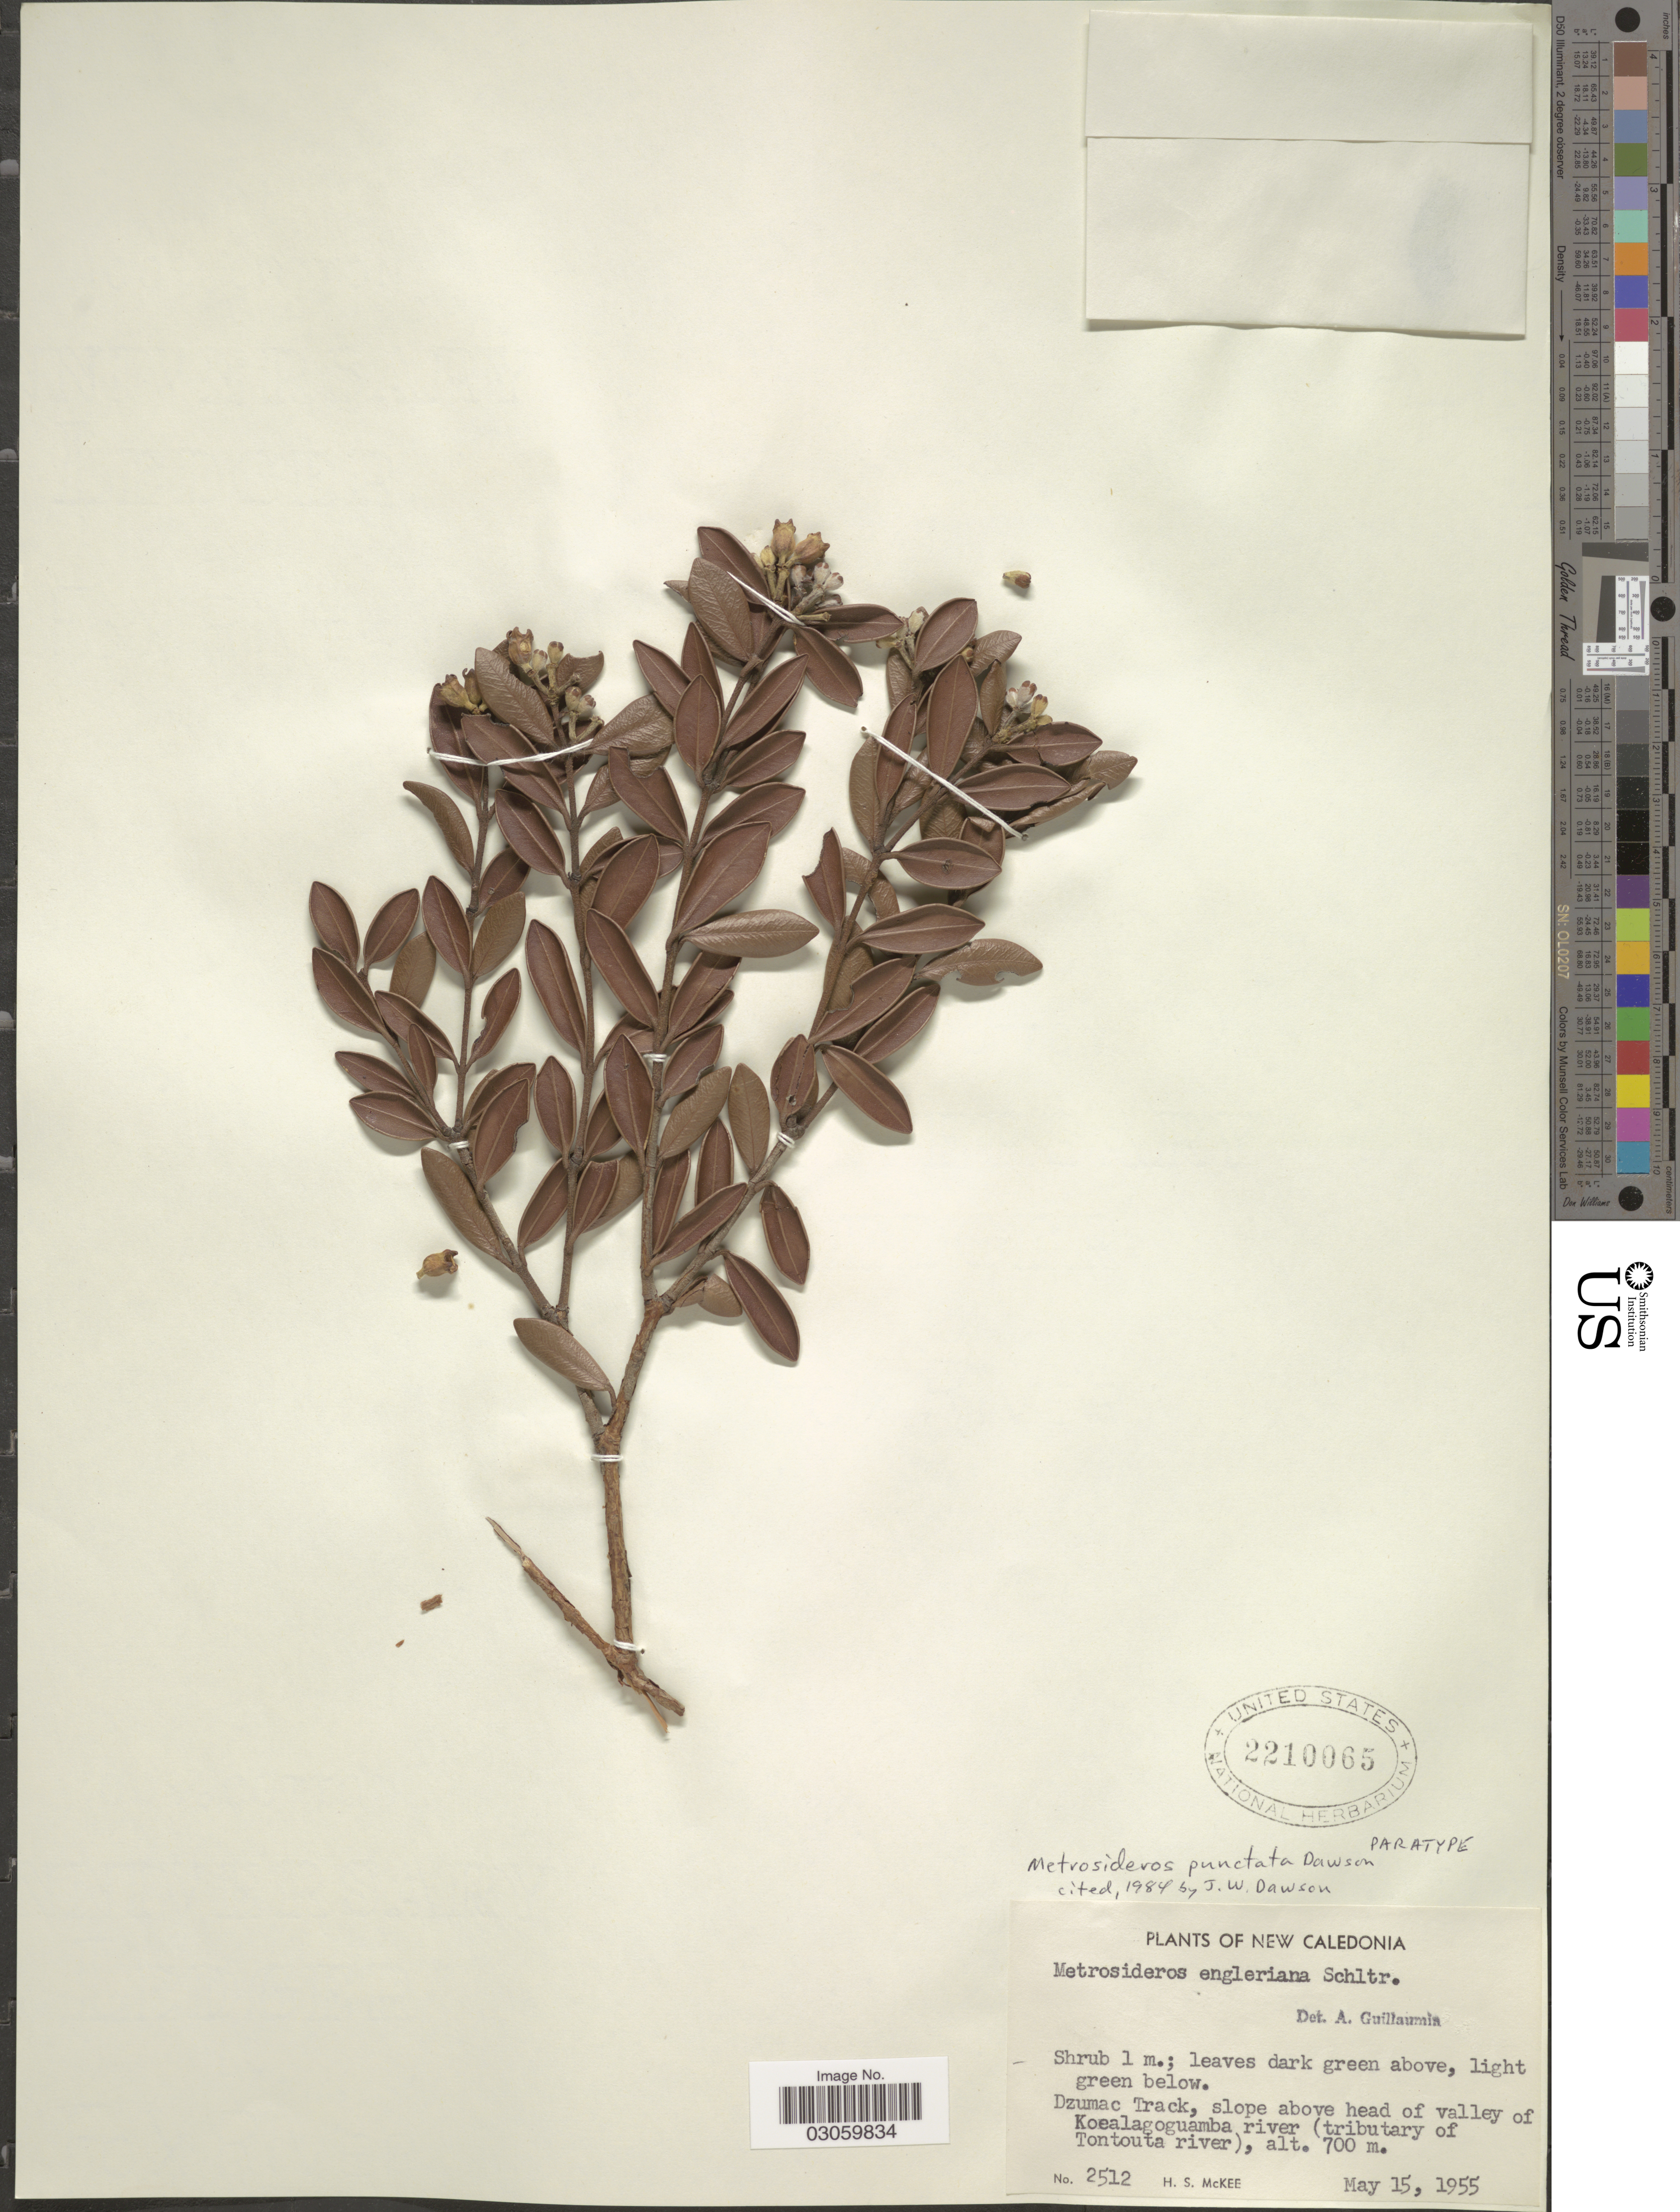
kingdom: Plantae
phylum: Tracheophyta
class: Magnoliopsida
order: Myrtales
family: Myrtaceae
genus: Metrosideros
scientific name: Metrosideros punctata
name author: J.W. Dawson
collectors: H. S. McKee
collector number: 2512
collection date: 1955-05-15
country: New Caledonia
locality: Dzumac Track, slope above head of valley of Koealagoguamba river (tributary of Tontouta river).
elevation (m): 700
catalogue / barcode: US 2210065